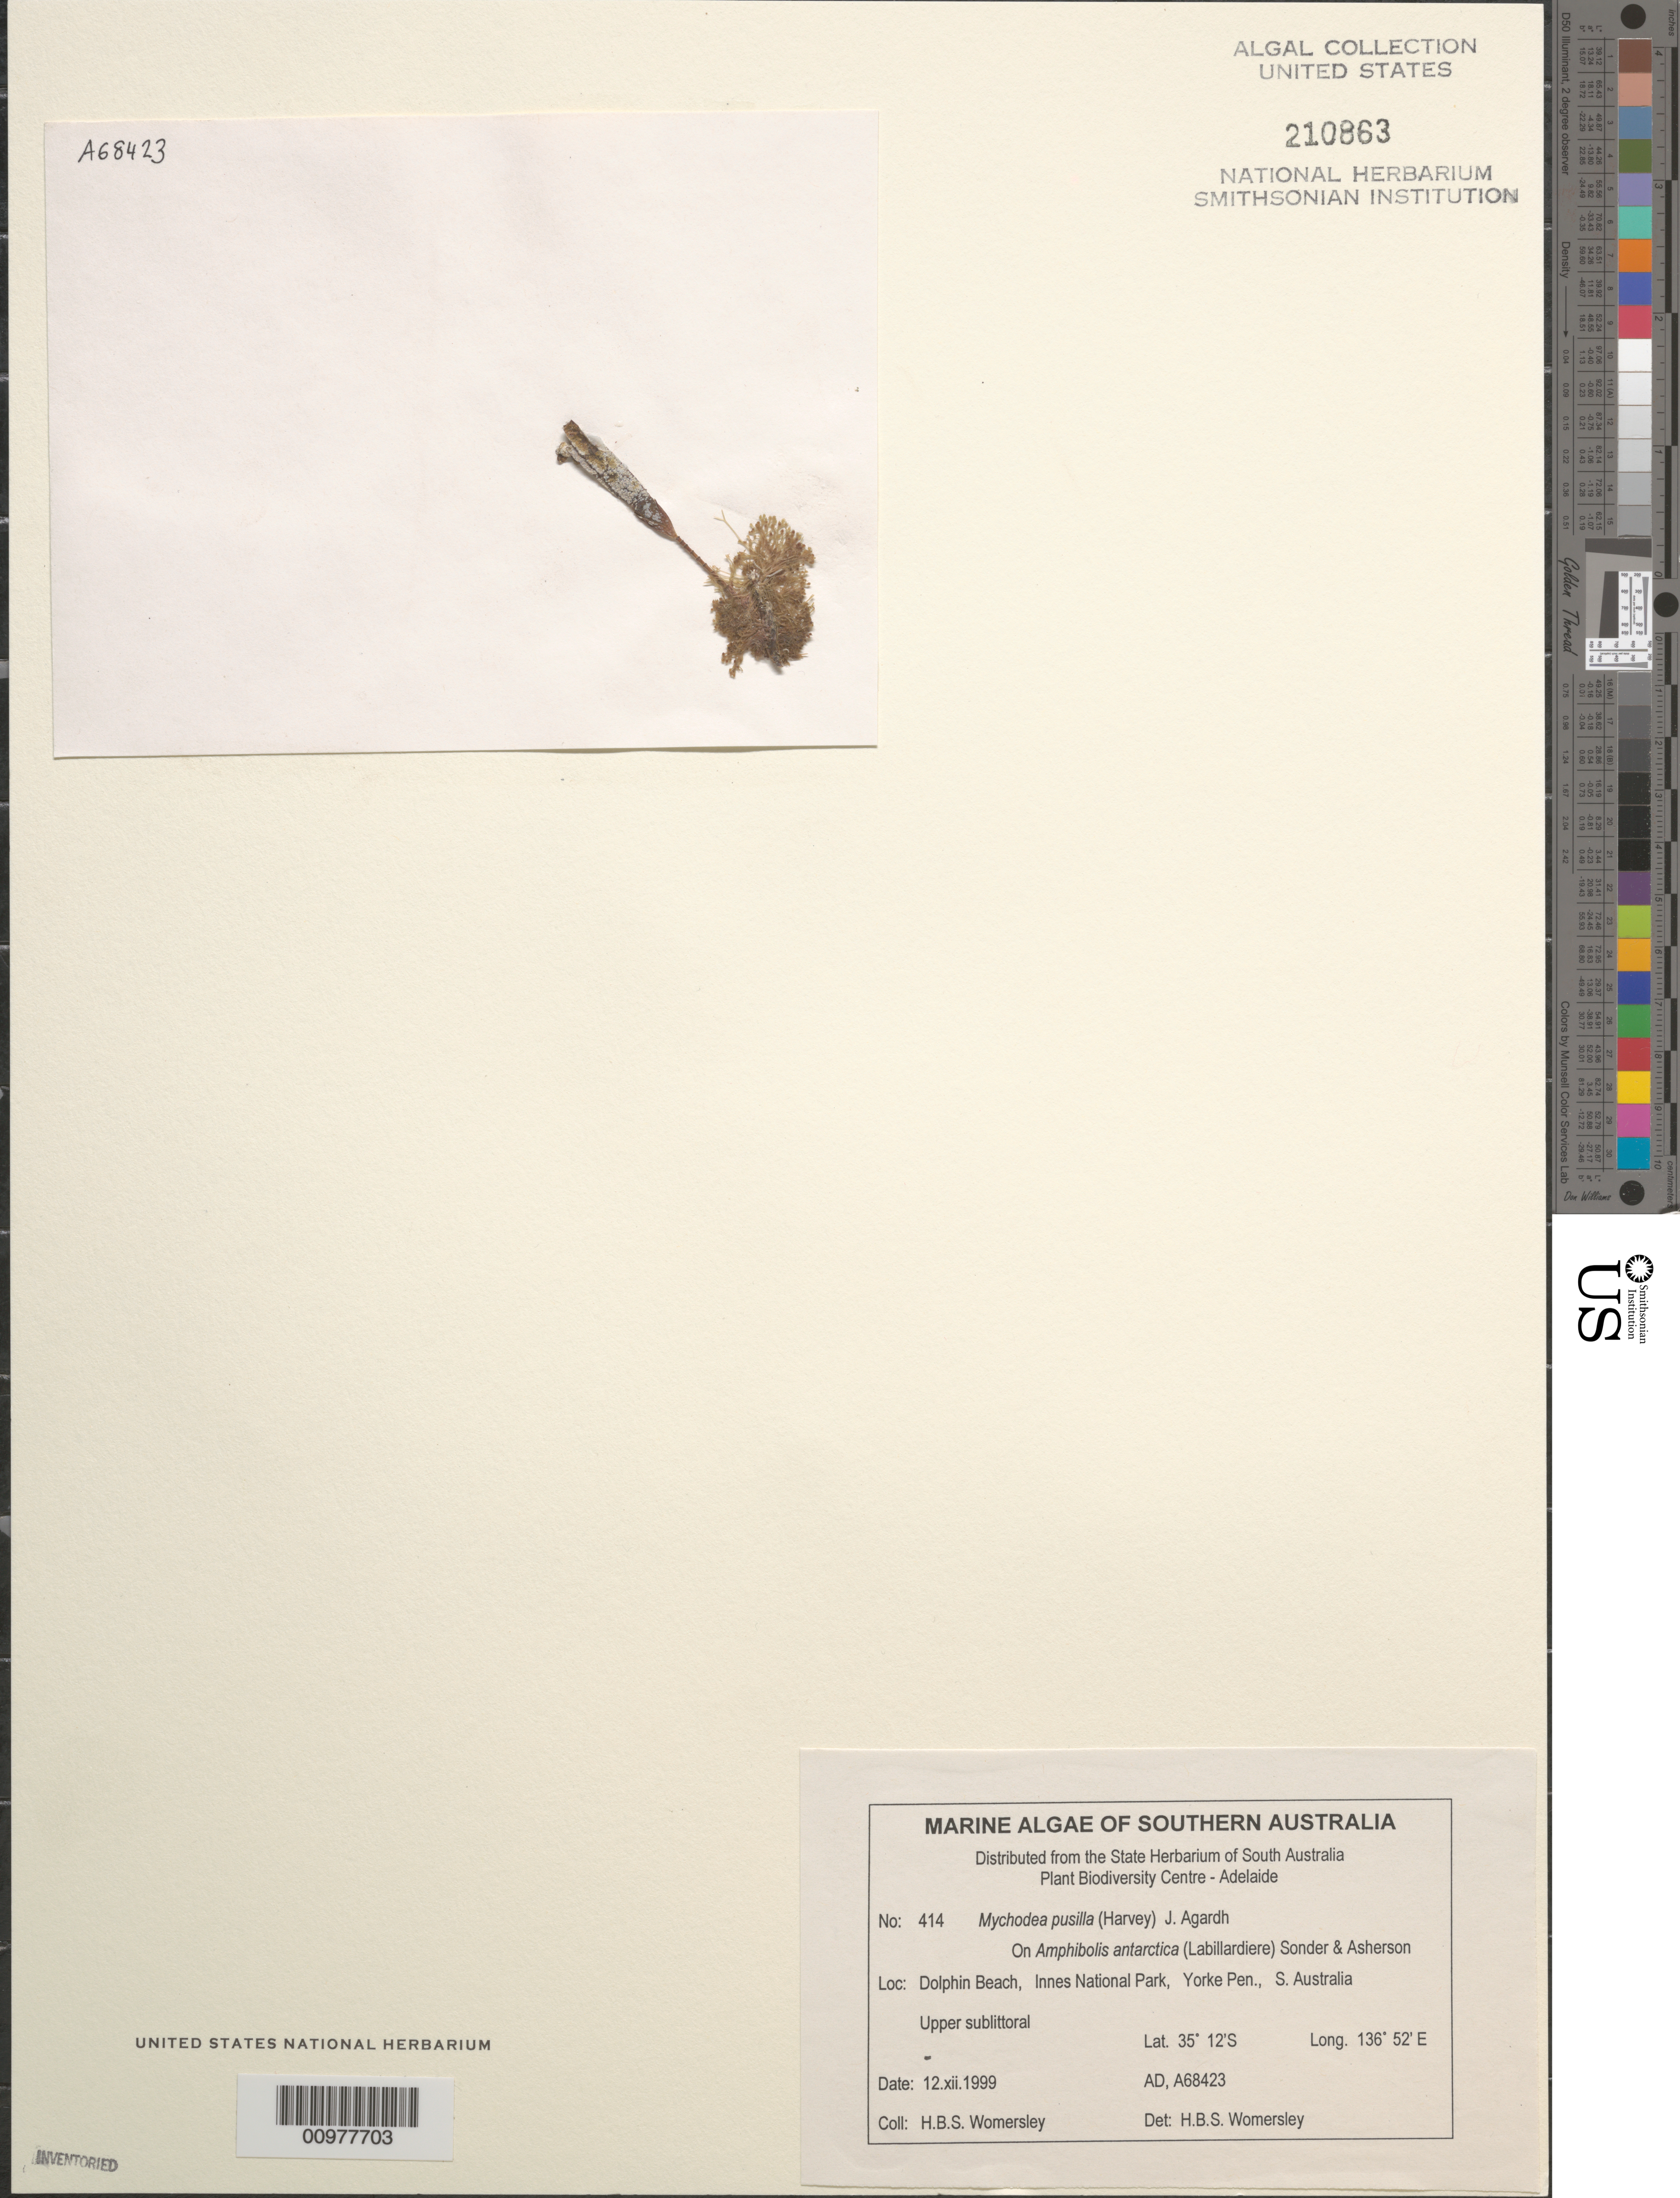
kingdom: Plantae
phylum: Rhodophyta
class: Florideophyceae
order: Gigartinales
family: Mychodeaceae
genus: Mychodea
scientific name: Mychodea pusilla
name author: (Harv.) J. Agardh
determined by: Womersley, H. B. S.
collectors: H. B. S. Womersley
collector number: AD A68423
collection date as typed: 12 Dec 1999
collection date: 1999-12-12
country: Australia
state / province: South Australia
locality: Dolphin Beach, Innes National Park, Yorke Peninsula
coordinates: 35 12'S, 136 52'E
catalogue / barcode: US 210863